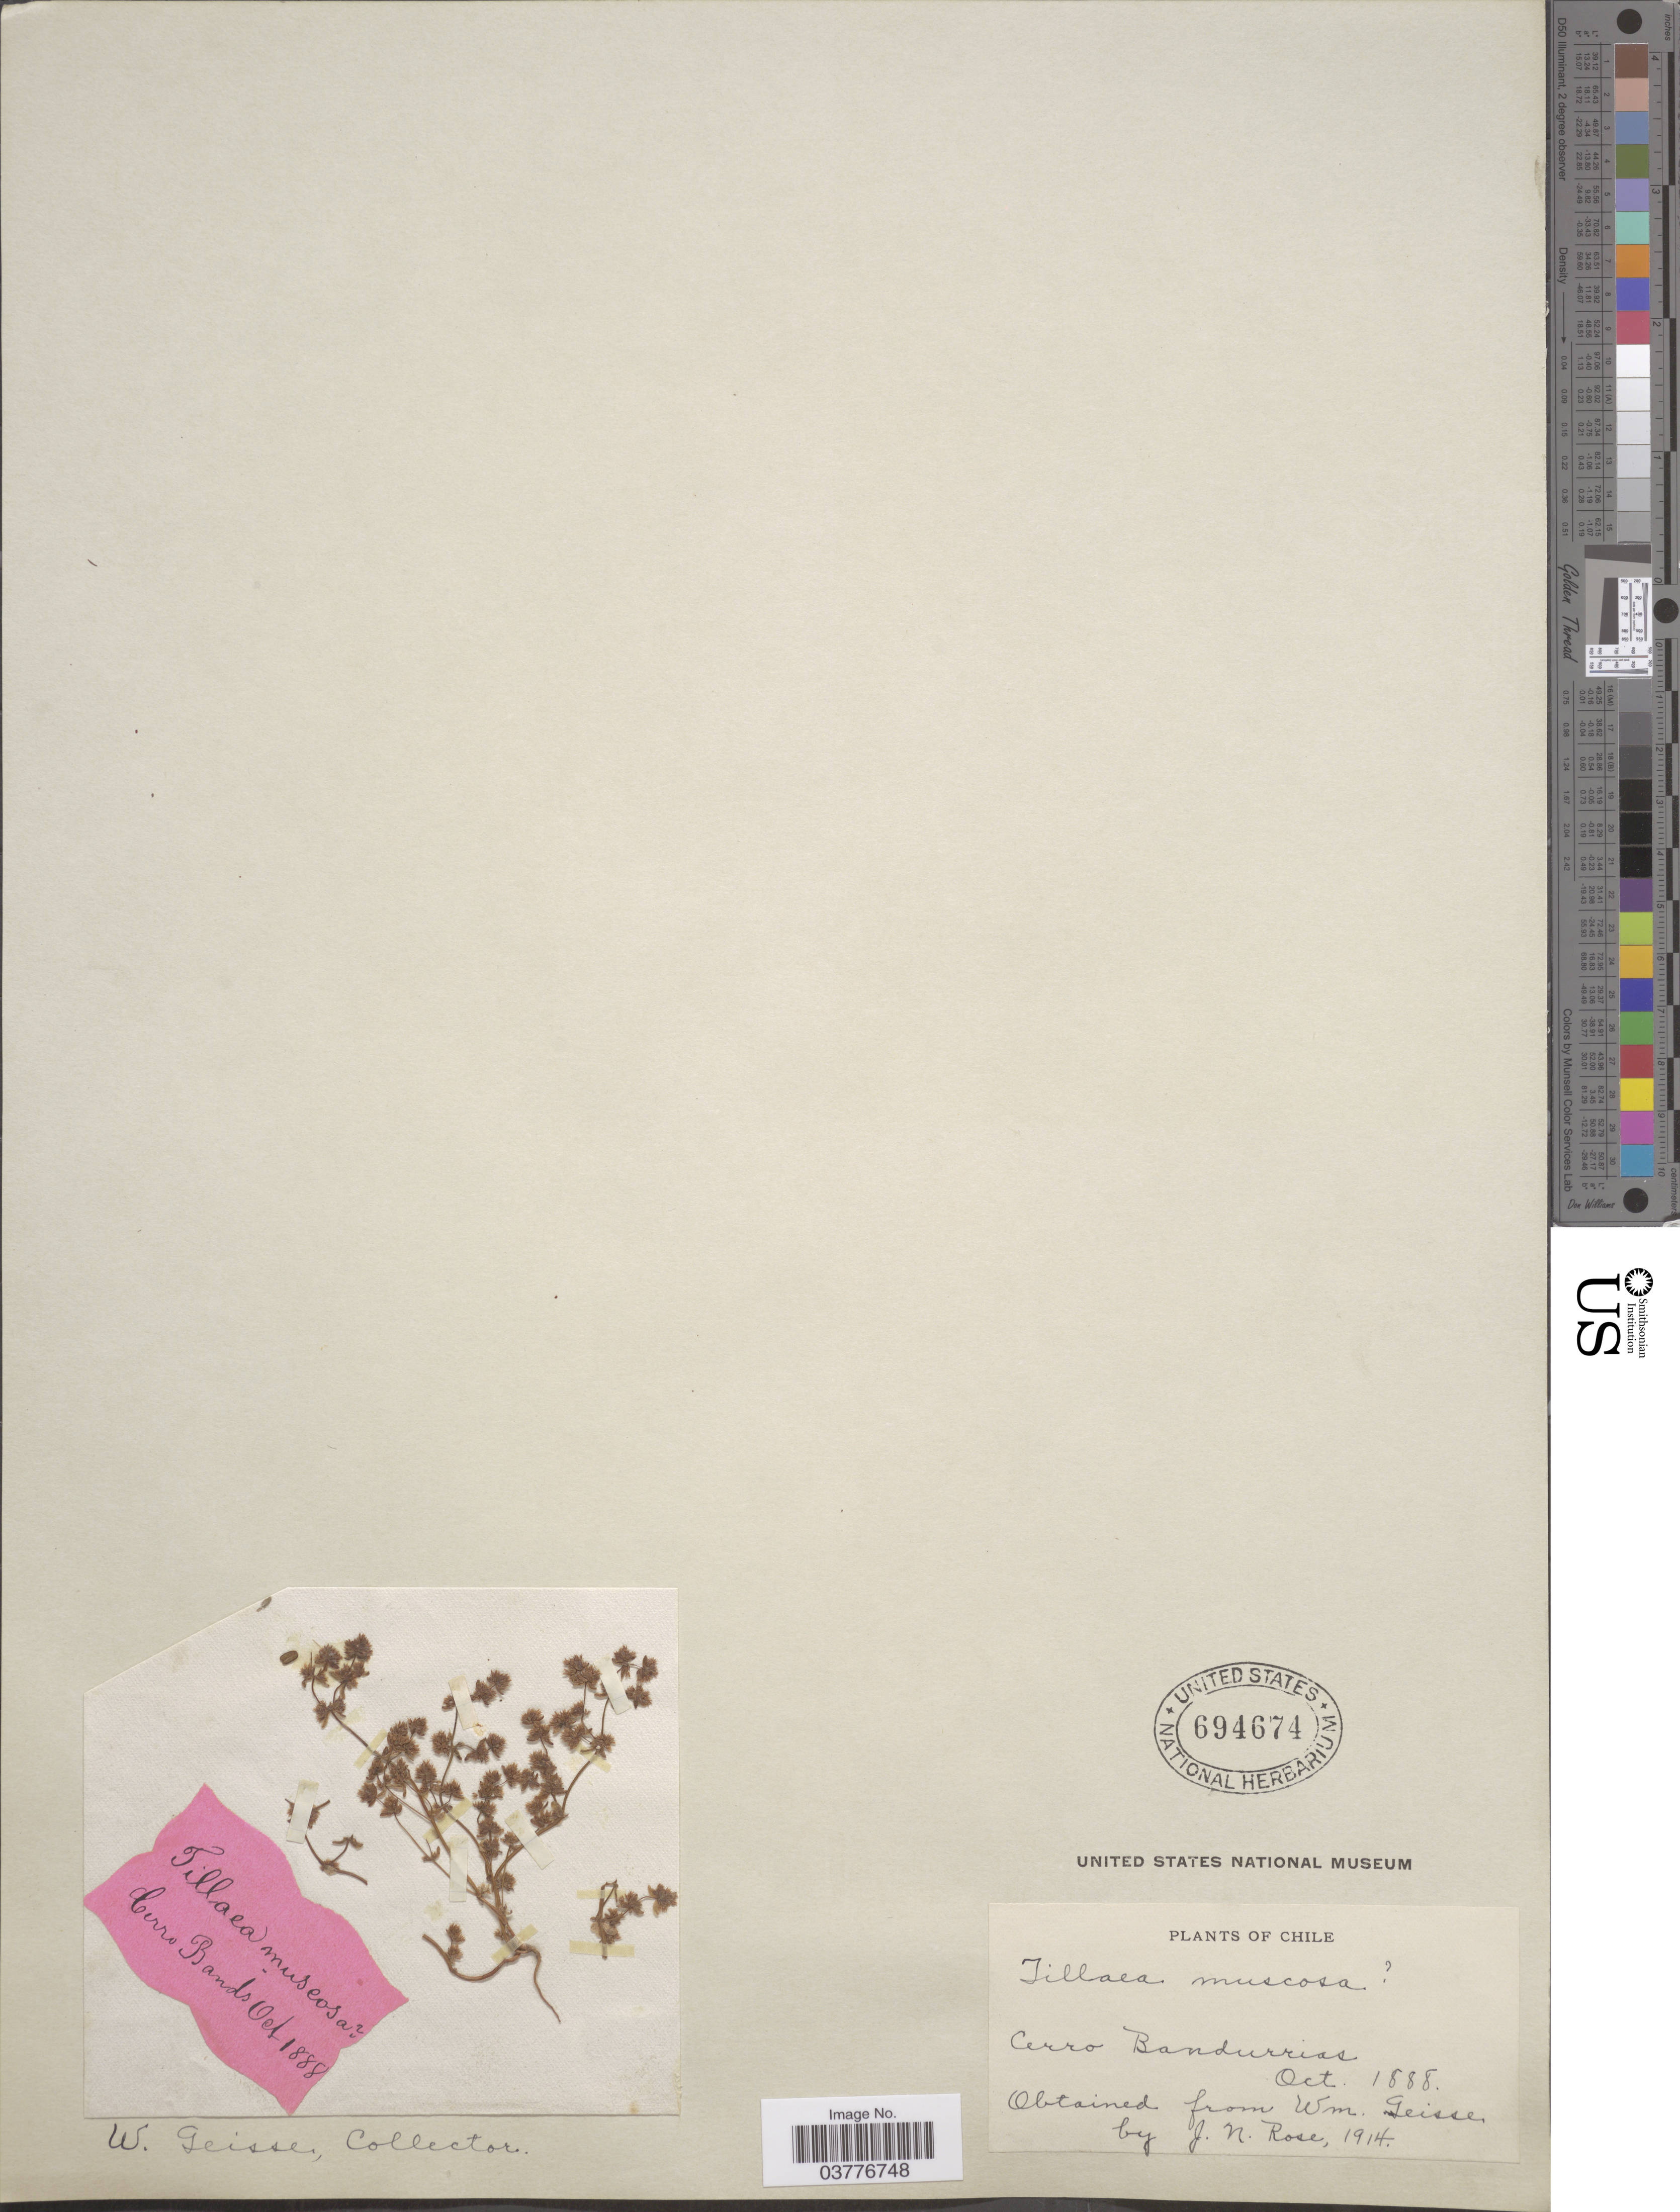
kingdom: Plantae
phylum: Tracheophyta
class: Magnoliopsida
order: Saxifragales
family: Crassulaceae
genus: Crassula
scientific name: Crassula tillaea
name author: Lest.-Garl.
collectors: W. Geisse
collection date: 1888-10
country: Chile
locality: Cerro Bandurrias.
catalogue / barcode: US 694674